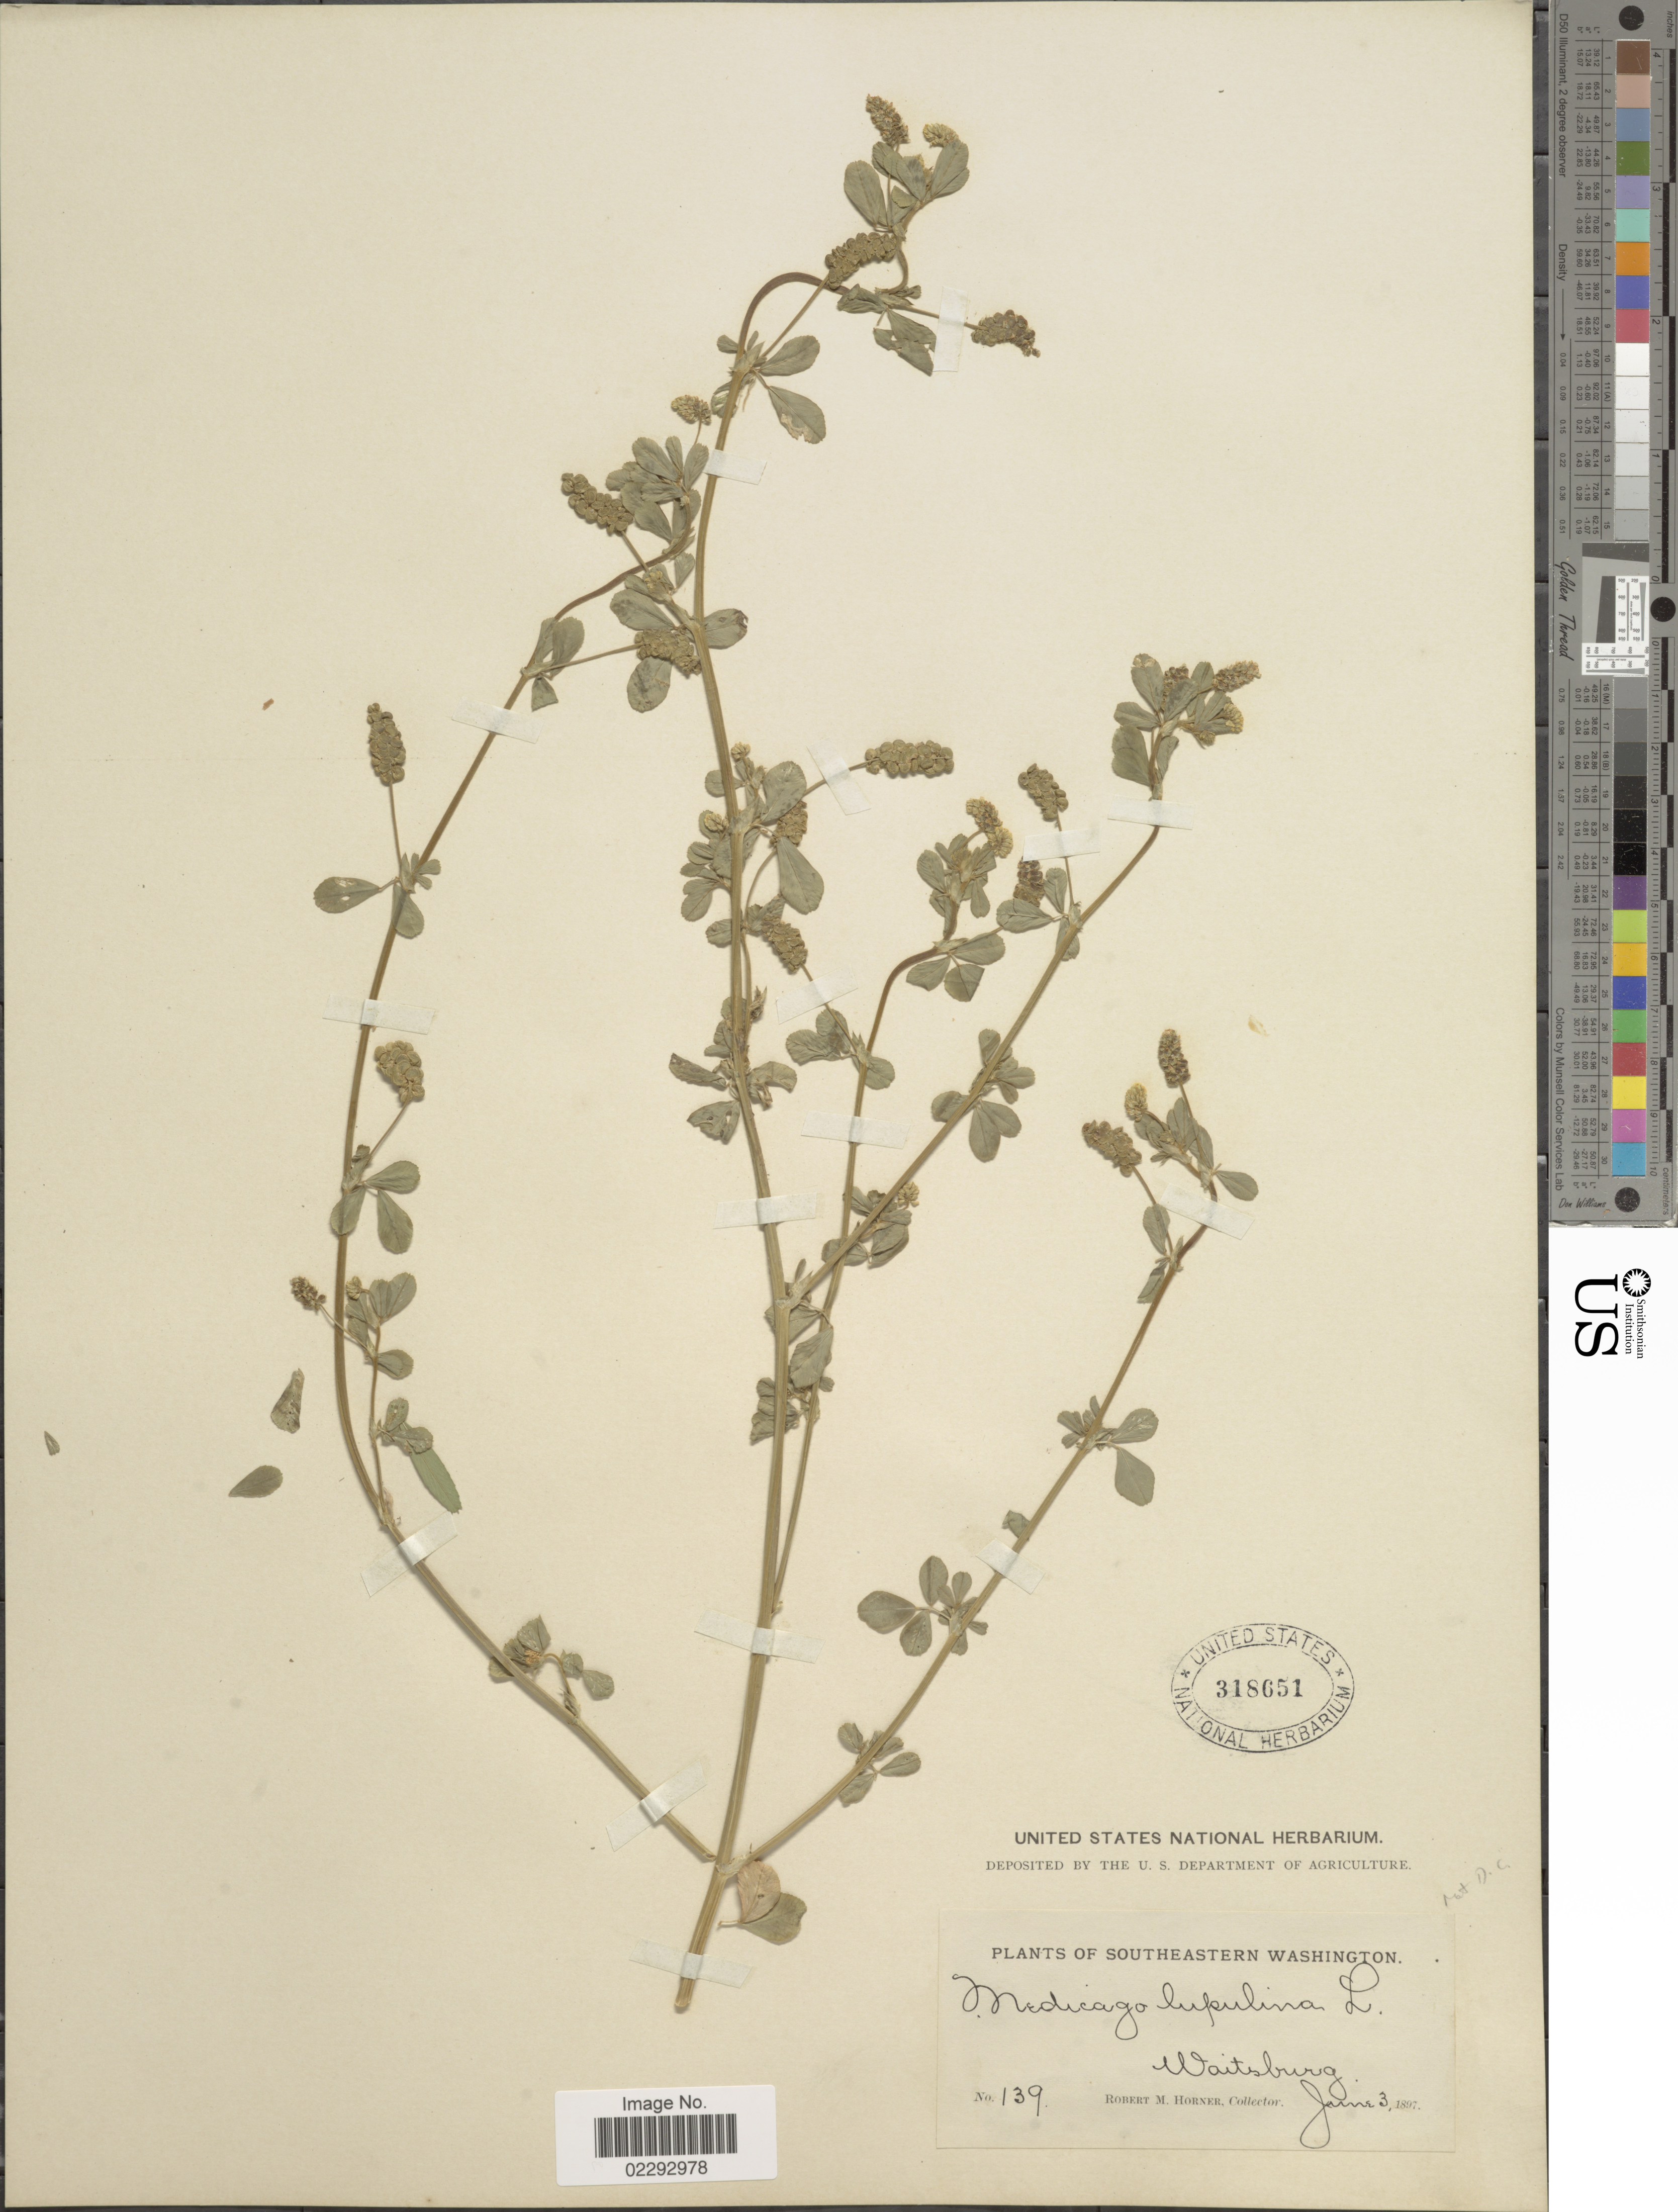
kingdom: Plantae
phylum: Tracheophyta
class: Magnoliopsida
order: Fabales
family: Fabaceae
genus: Medicago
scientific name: Medicago lupulina var. lupulina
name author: L.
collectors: R. Horner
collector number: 139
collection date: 1897-06-03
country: United States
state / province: Washington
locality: Southeastern Waitsburg.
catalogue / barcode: US 318651